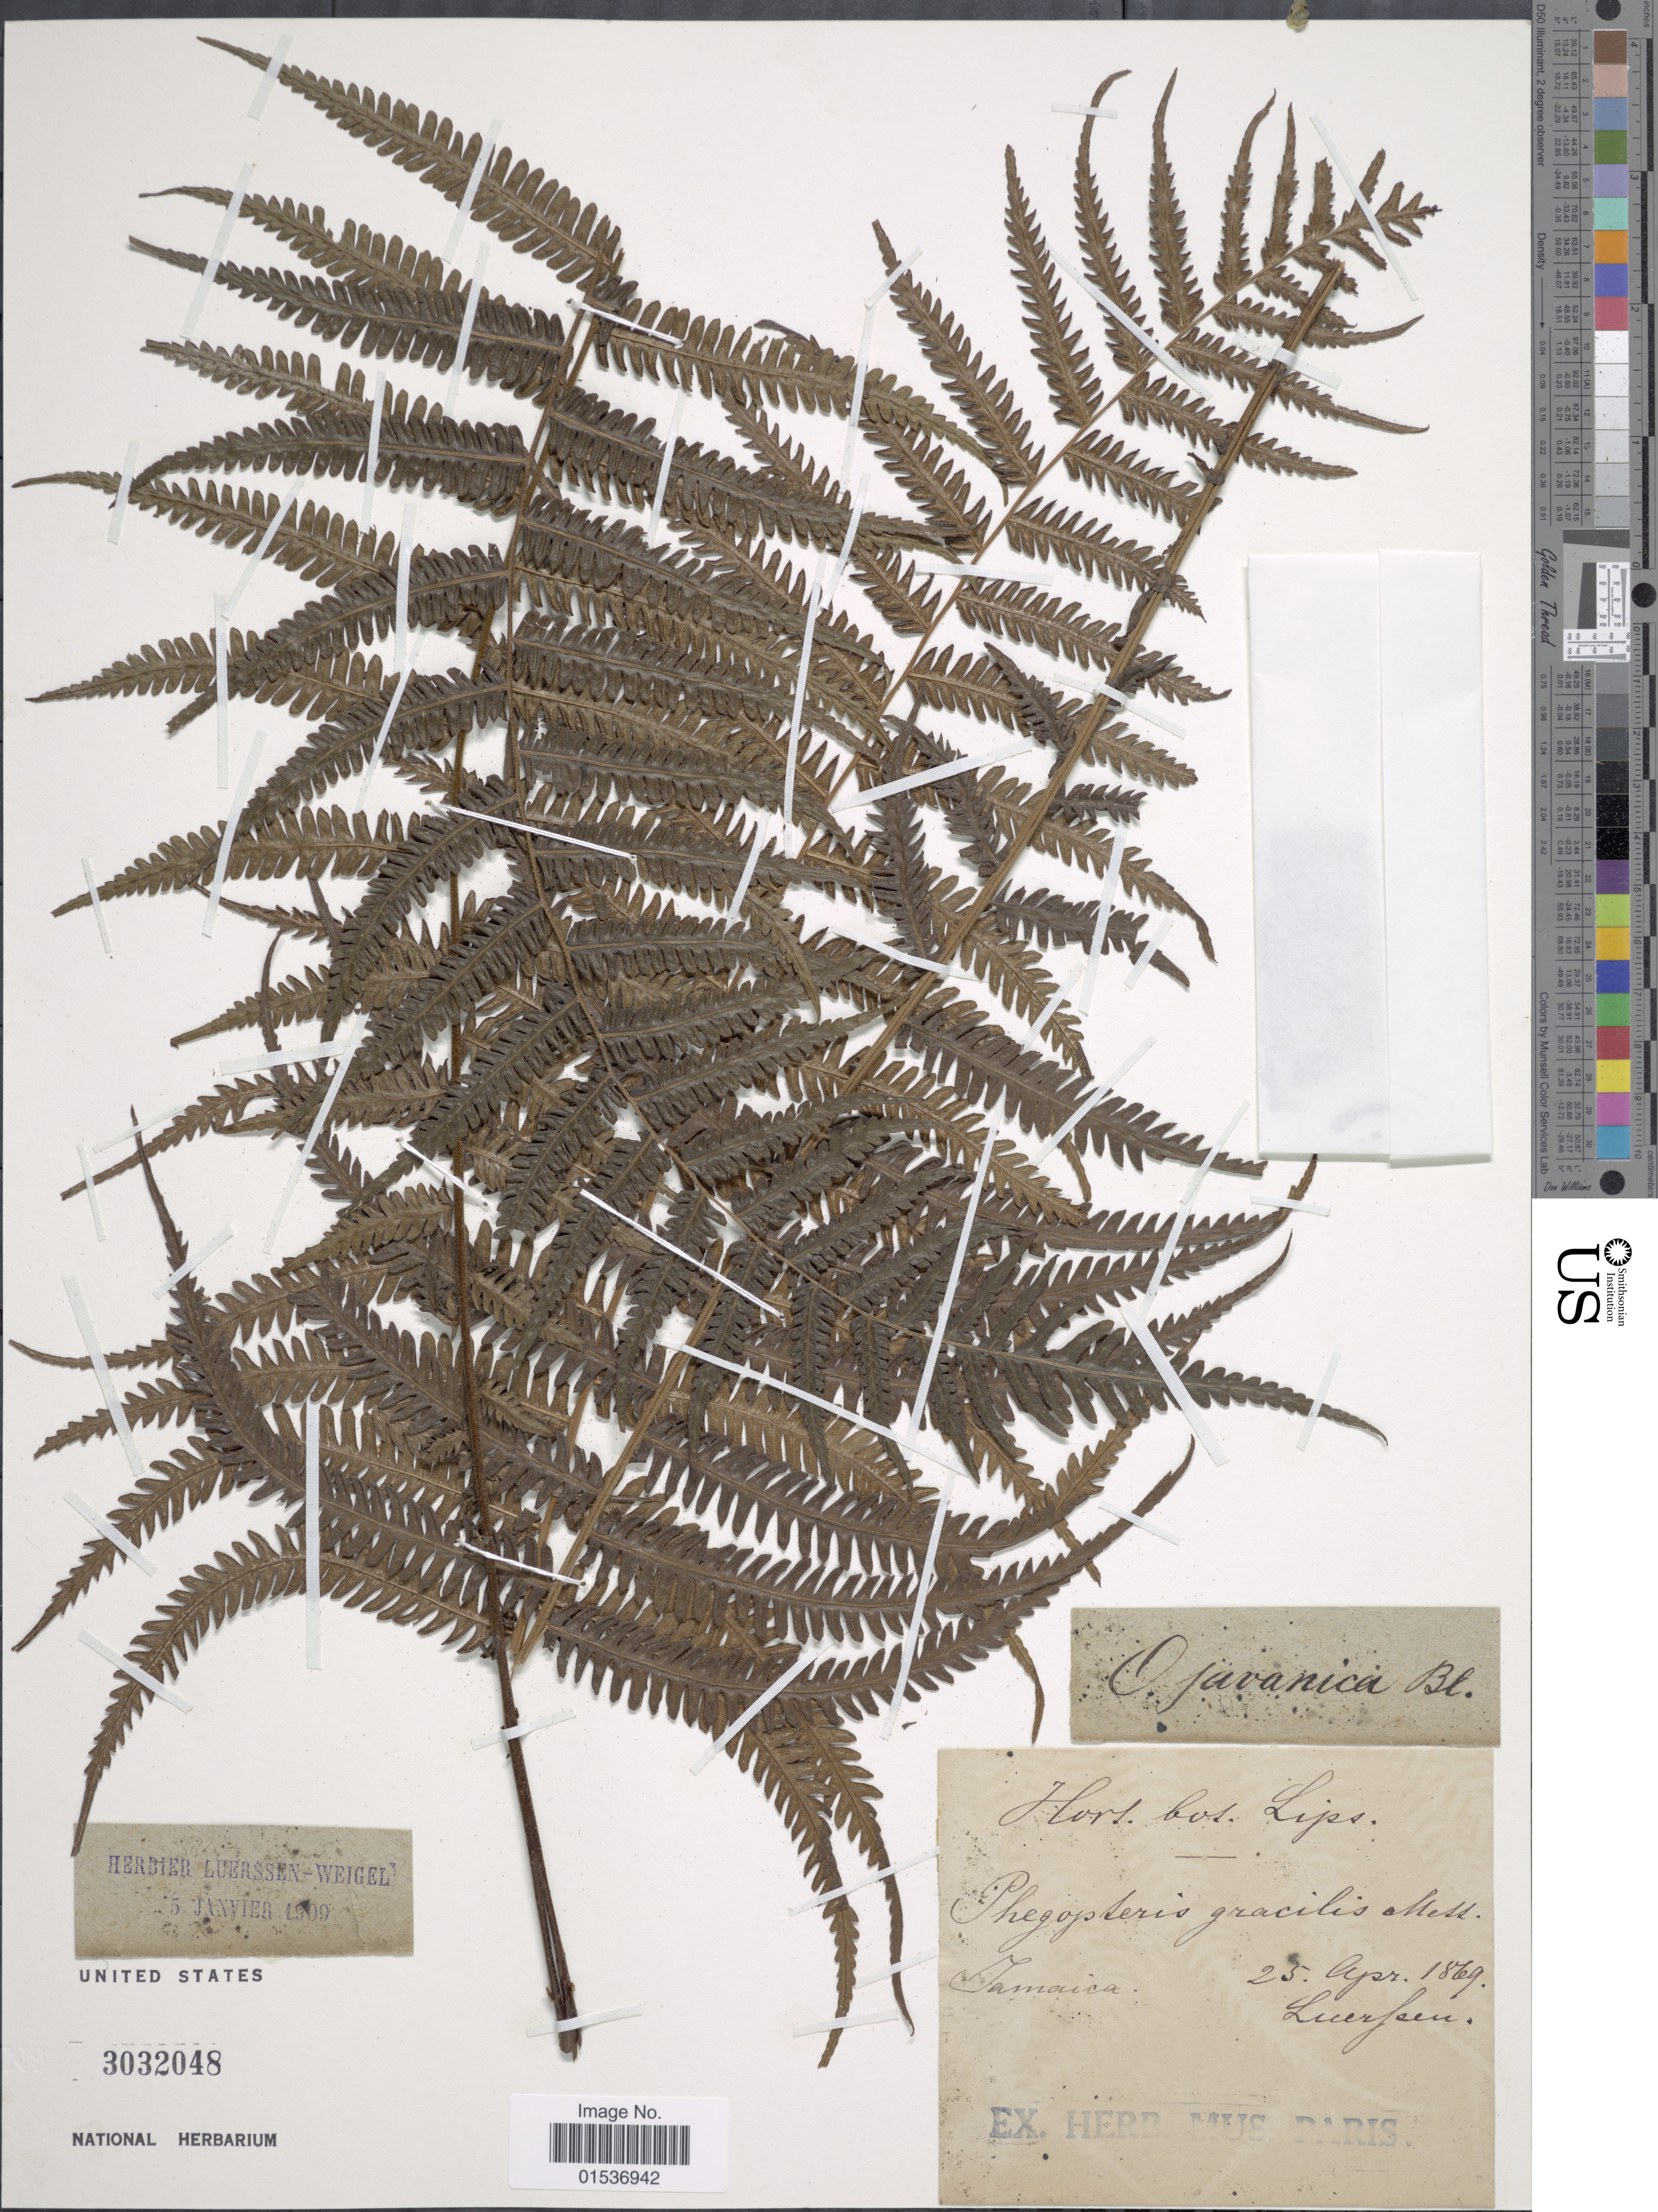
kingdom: Plantae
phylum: Tracheophyta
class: Polypodiopsida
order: Polypodiales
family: Thelypteridaceae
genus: Thelypteris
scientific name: Thelypteris gracilis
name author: (Heward) Proctor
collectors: Luerssen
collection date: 1869-04-25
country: Jamaica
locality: Hort, bot. Lips.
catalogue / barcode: US 3032048